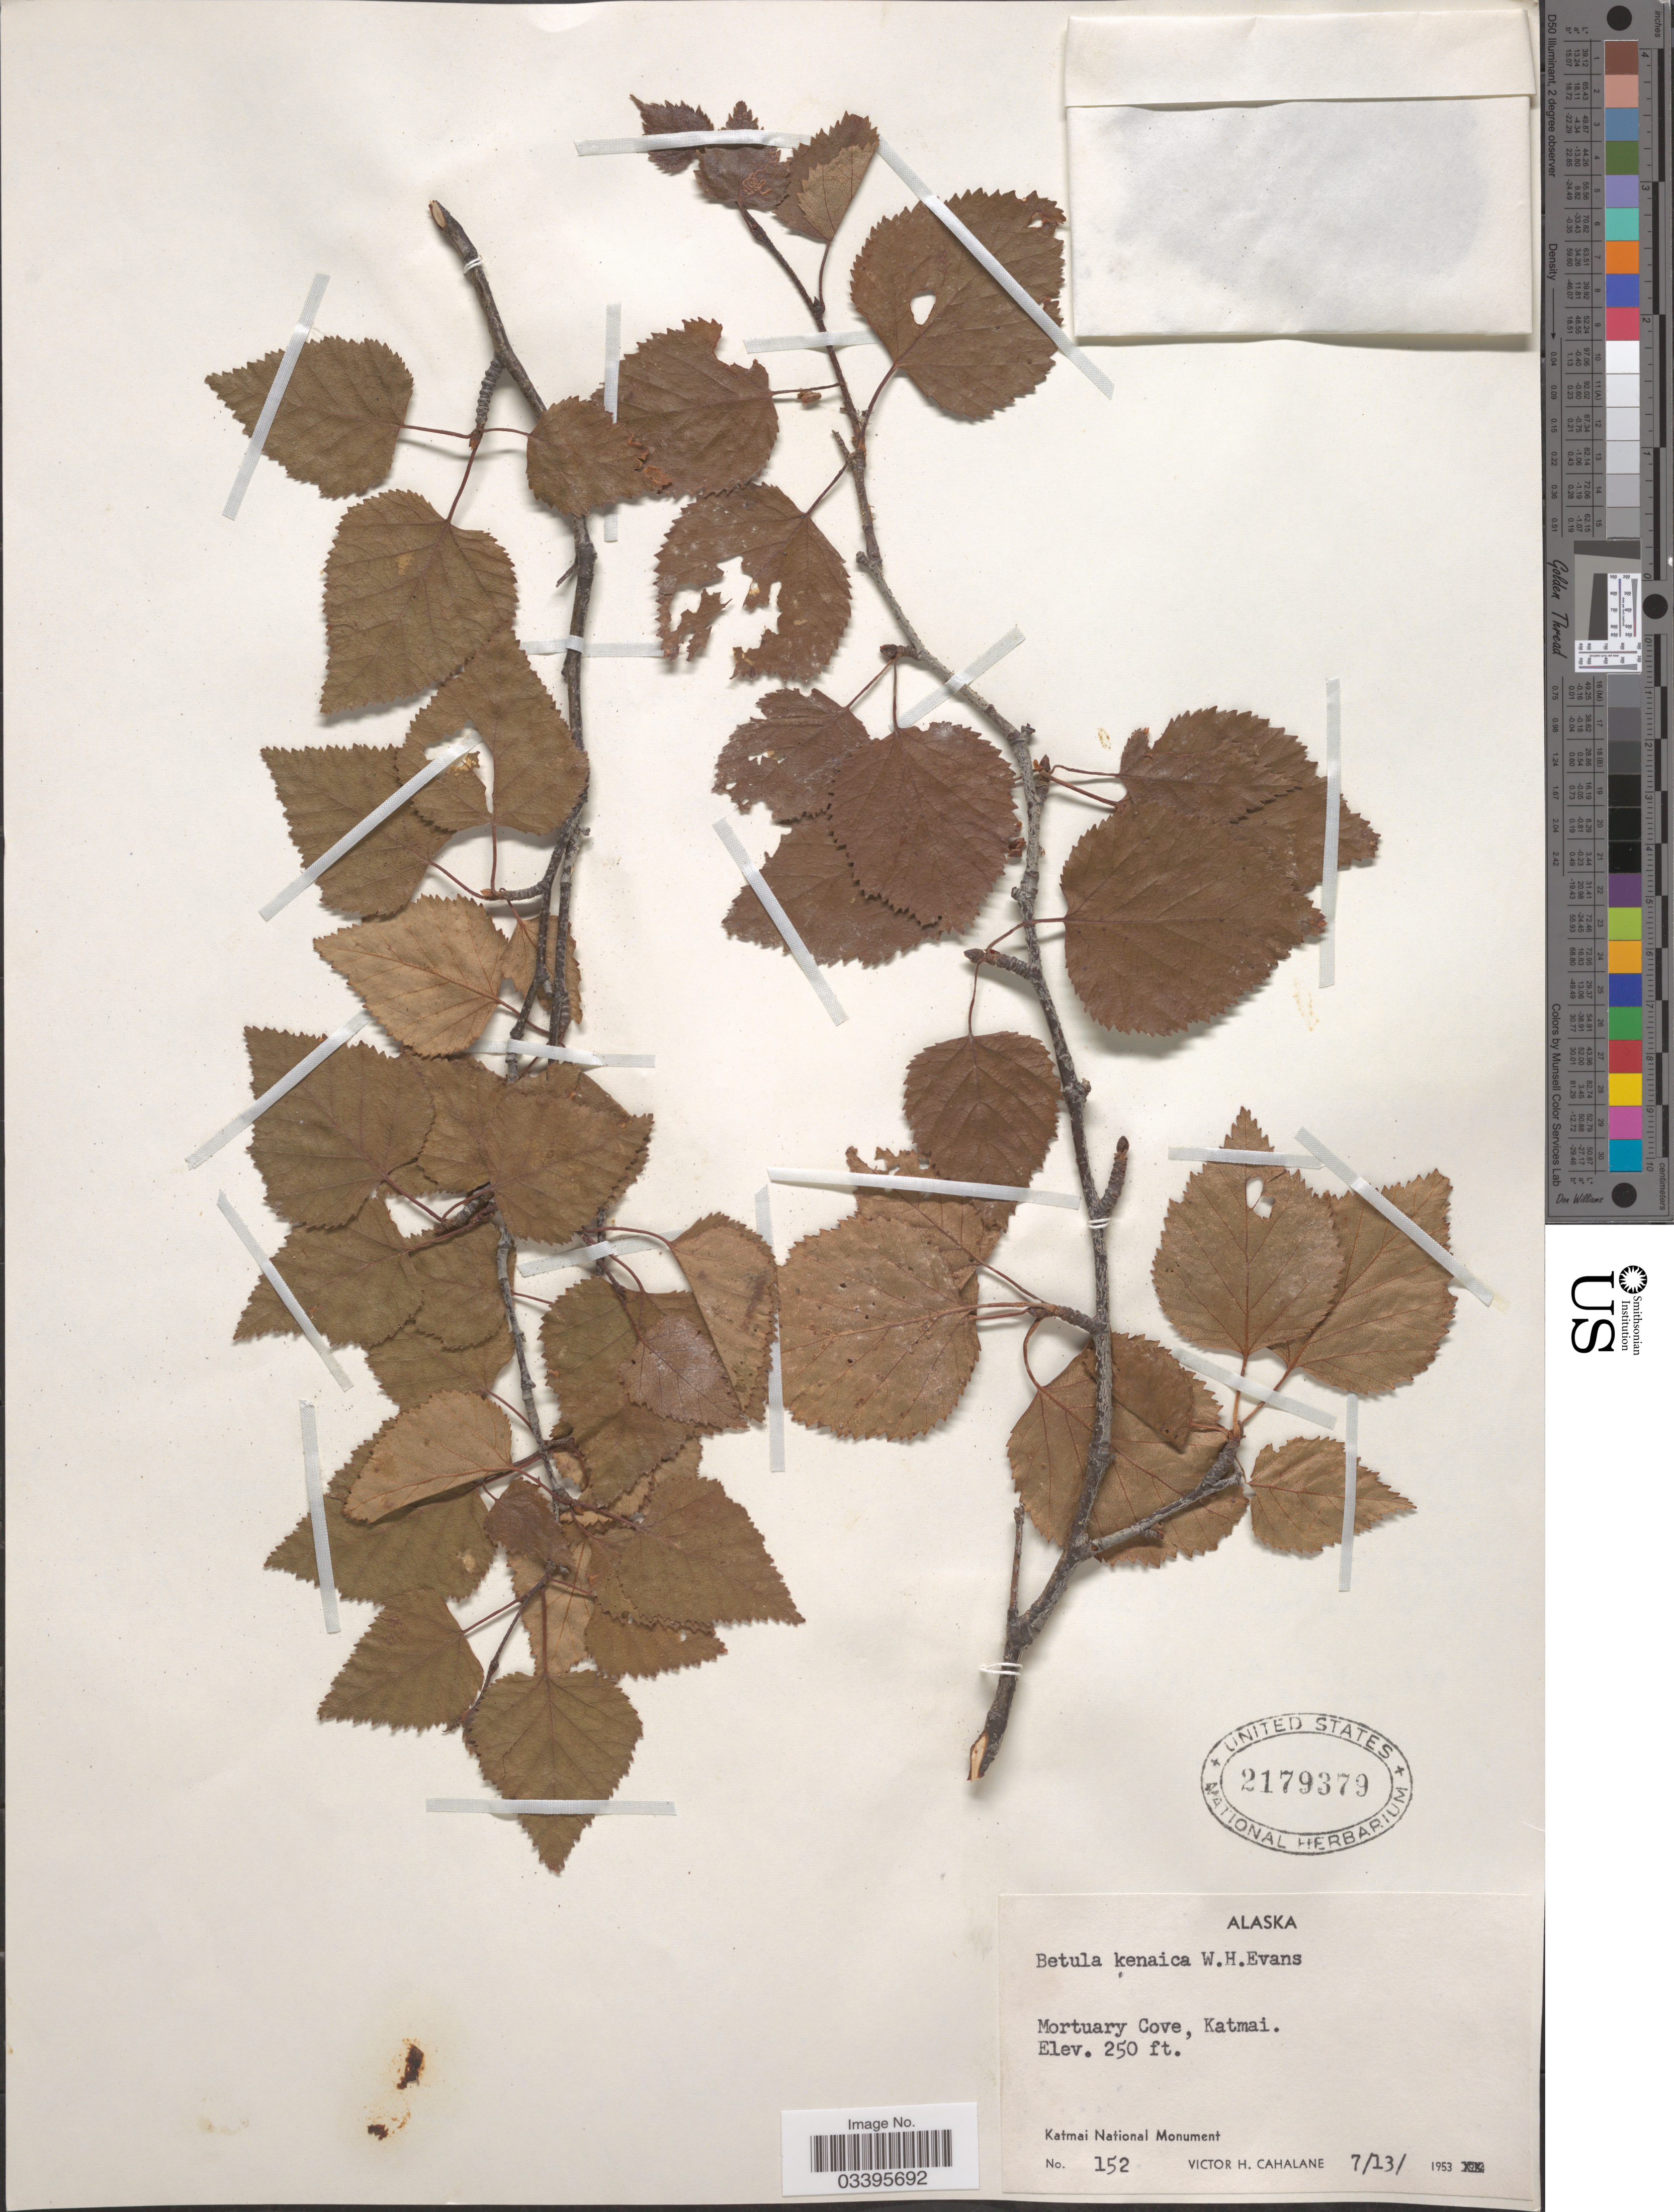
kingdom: Plantae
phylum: Tracheophyta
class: Magnoliopsida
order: Fagales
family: Betulaceae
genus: Betula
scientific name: Betula kenaica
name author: W.H. Evans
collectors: V. Cahalane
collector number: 152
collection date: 1953-07-13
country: United States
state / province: Alaska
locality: Mortuary Cove, Katmai. Katmai National Monument.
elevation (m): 76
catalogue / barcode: US 2179379